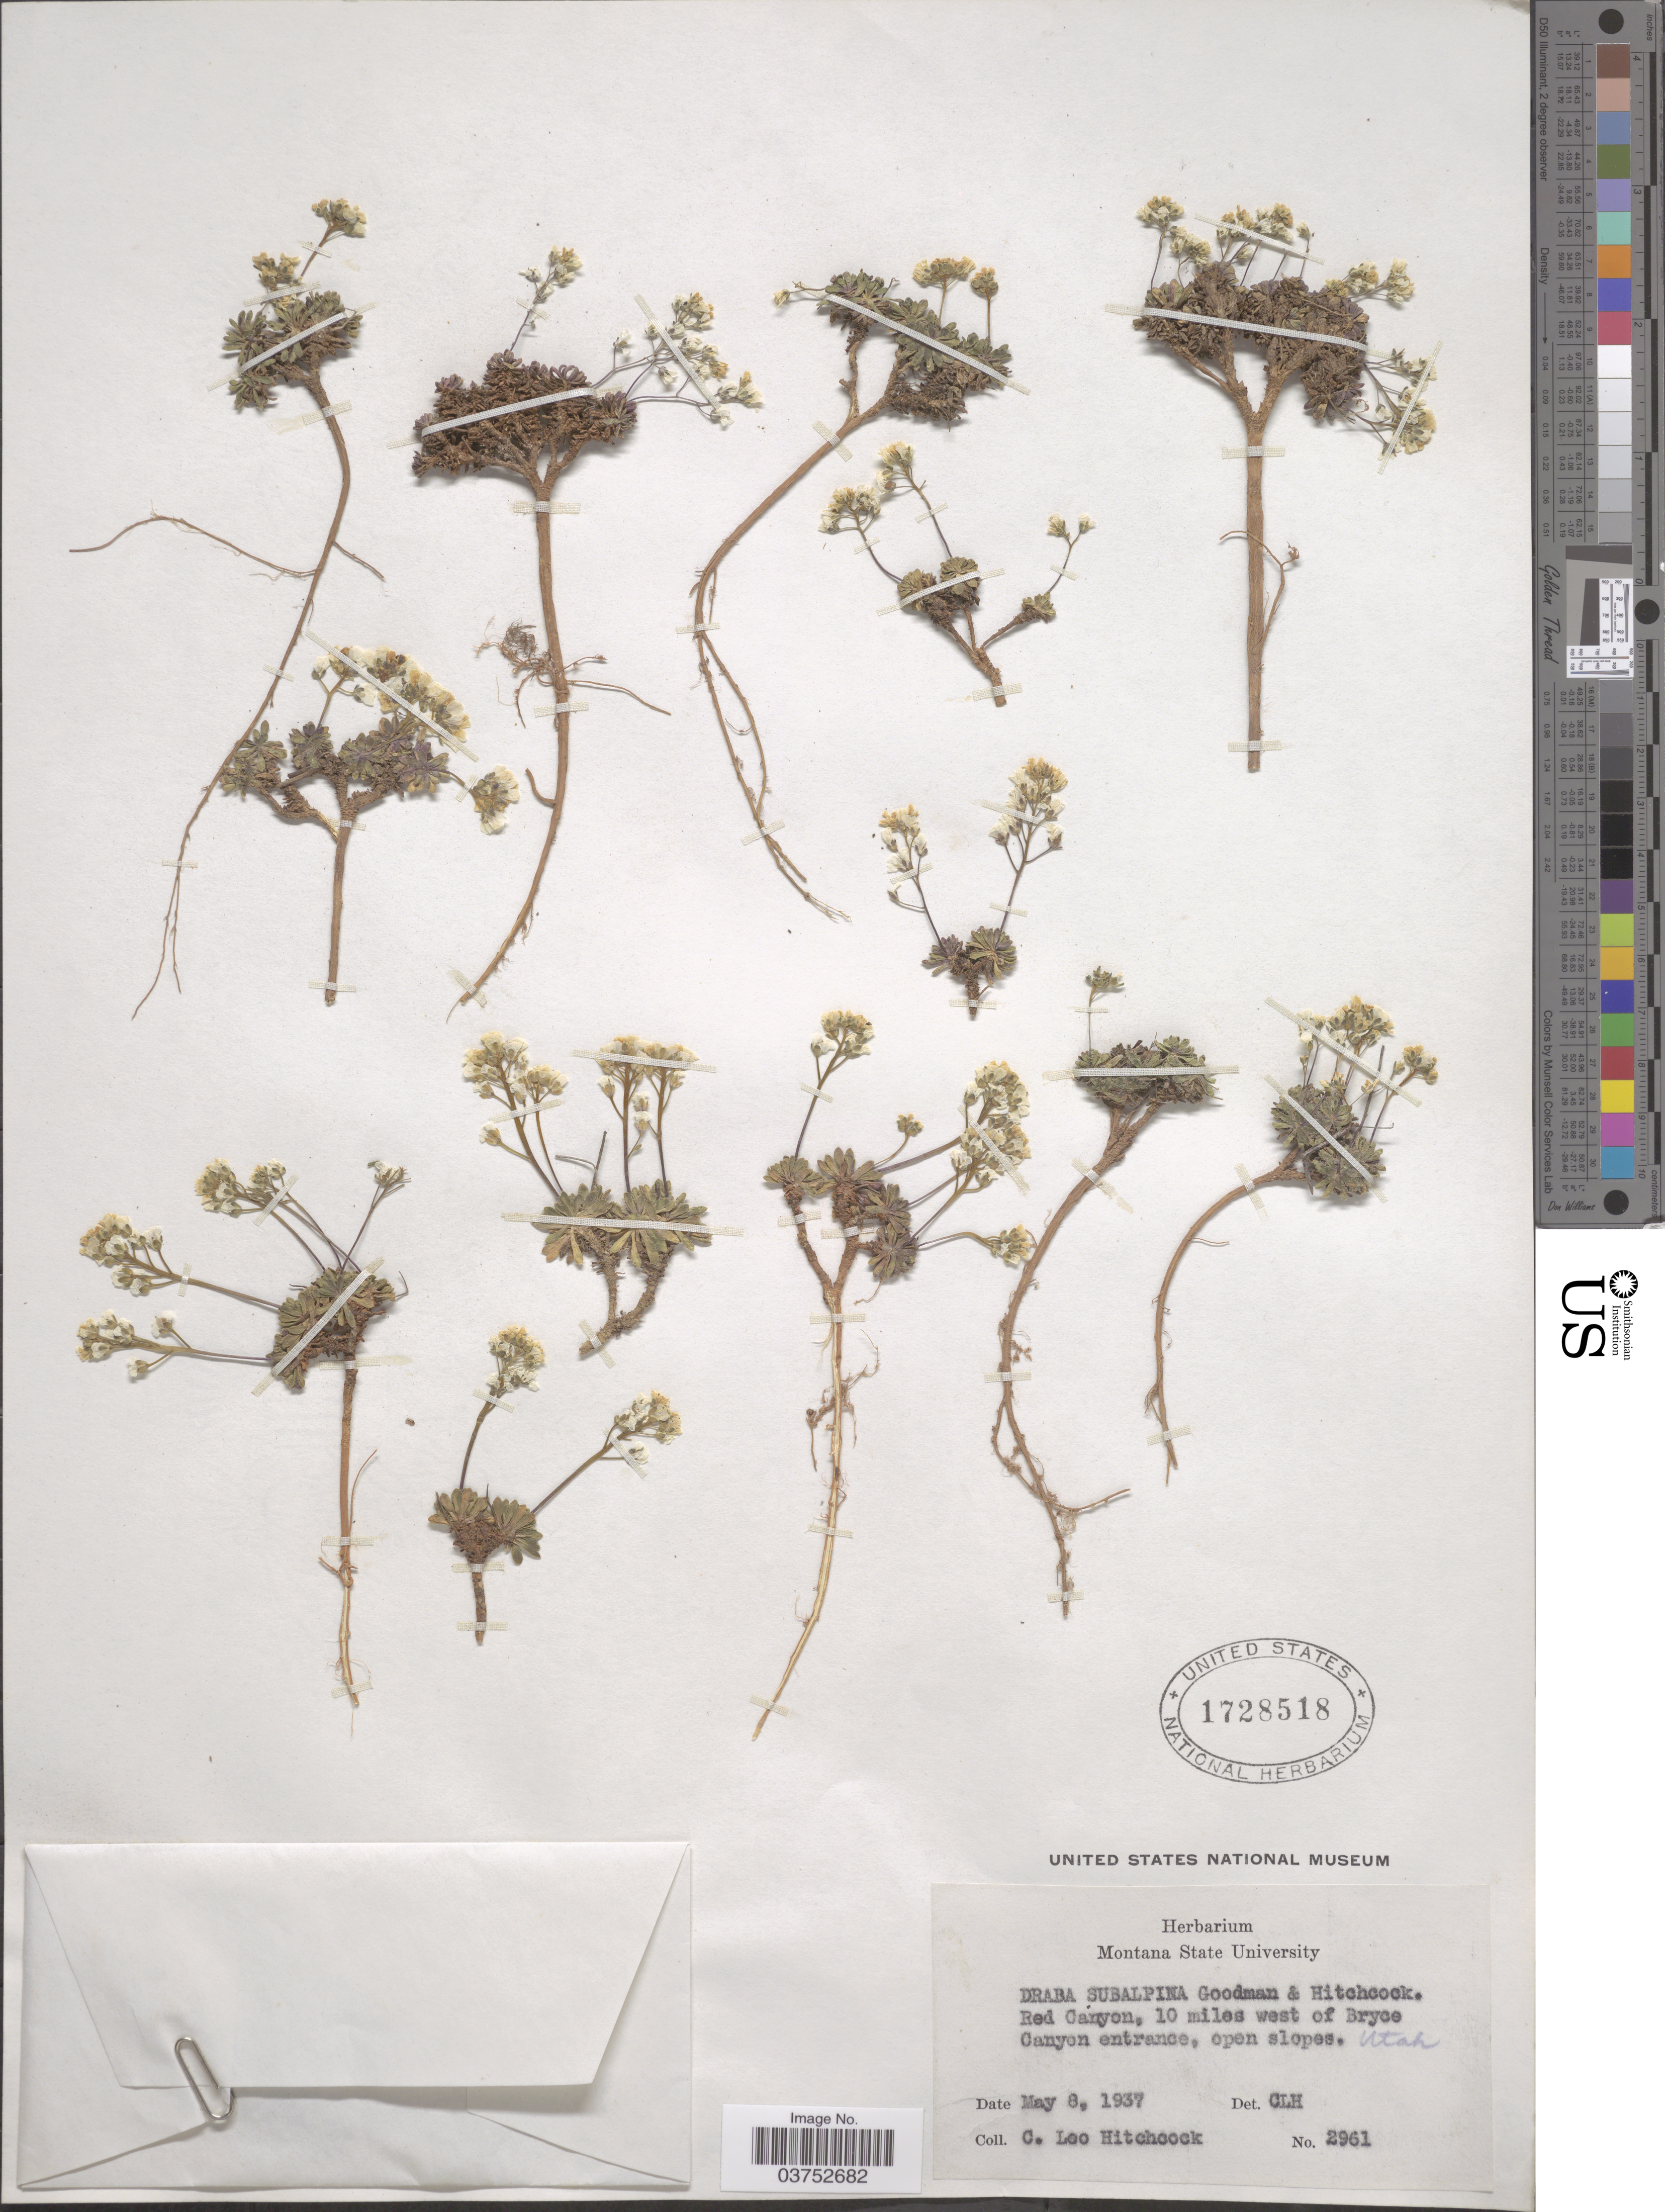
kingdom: Plantae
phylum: Tracheophyta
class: Magnoliopsida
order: Brassicales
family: Brassicaceae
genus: Draba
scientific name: Draba subalpina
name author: Goodman & C.L. Hitchc.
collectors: C. L. Hitchcock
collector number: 2961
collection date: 1937-05-08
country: United States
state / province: Utah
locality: Red Canyon, 10 miles west of Bryce Canyon entrance.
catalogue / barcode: US 1728518